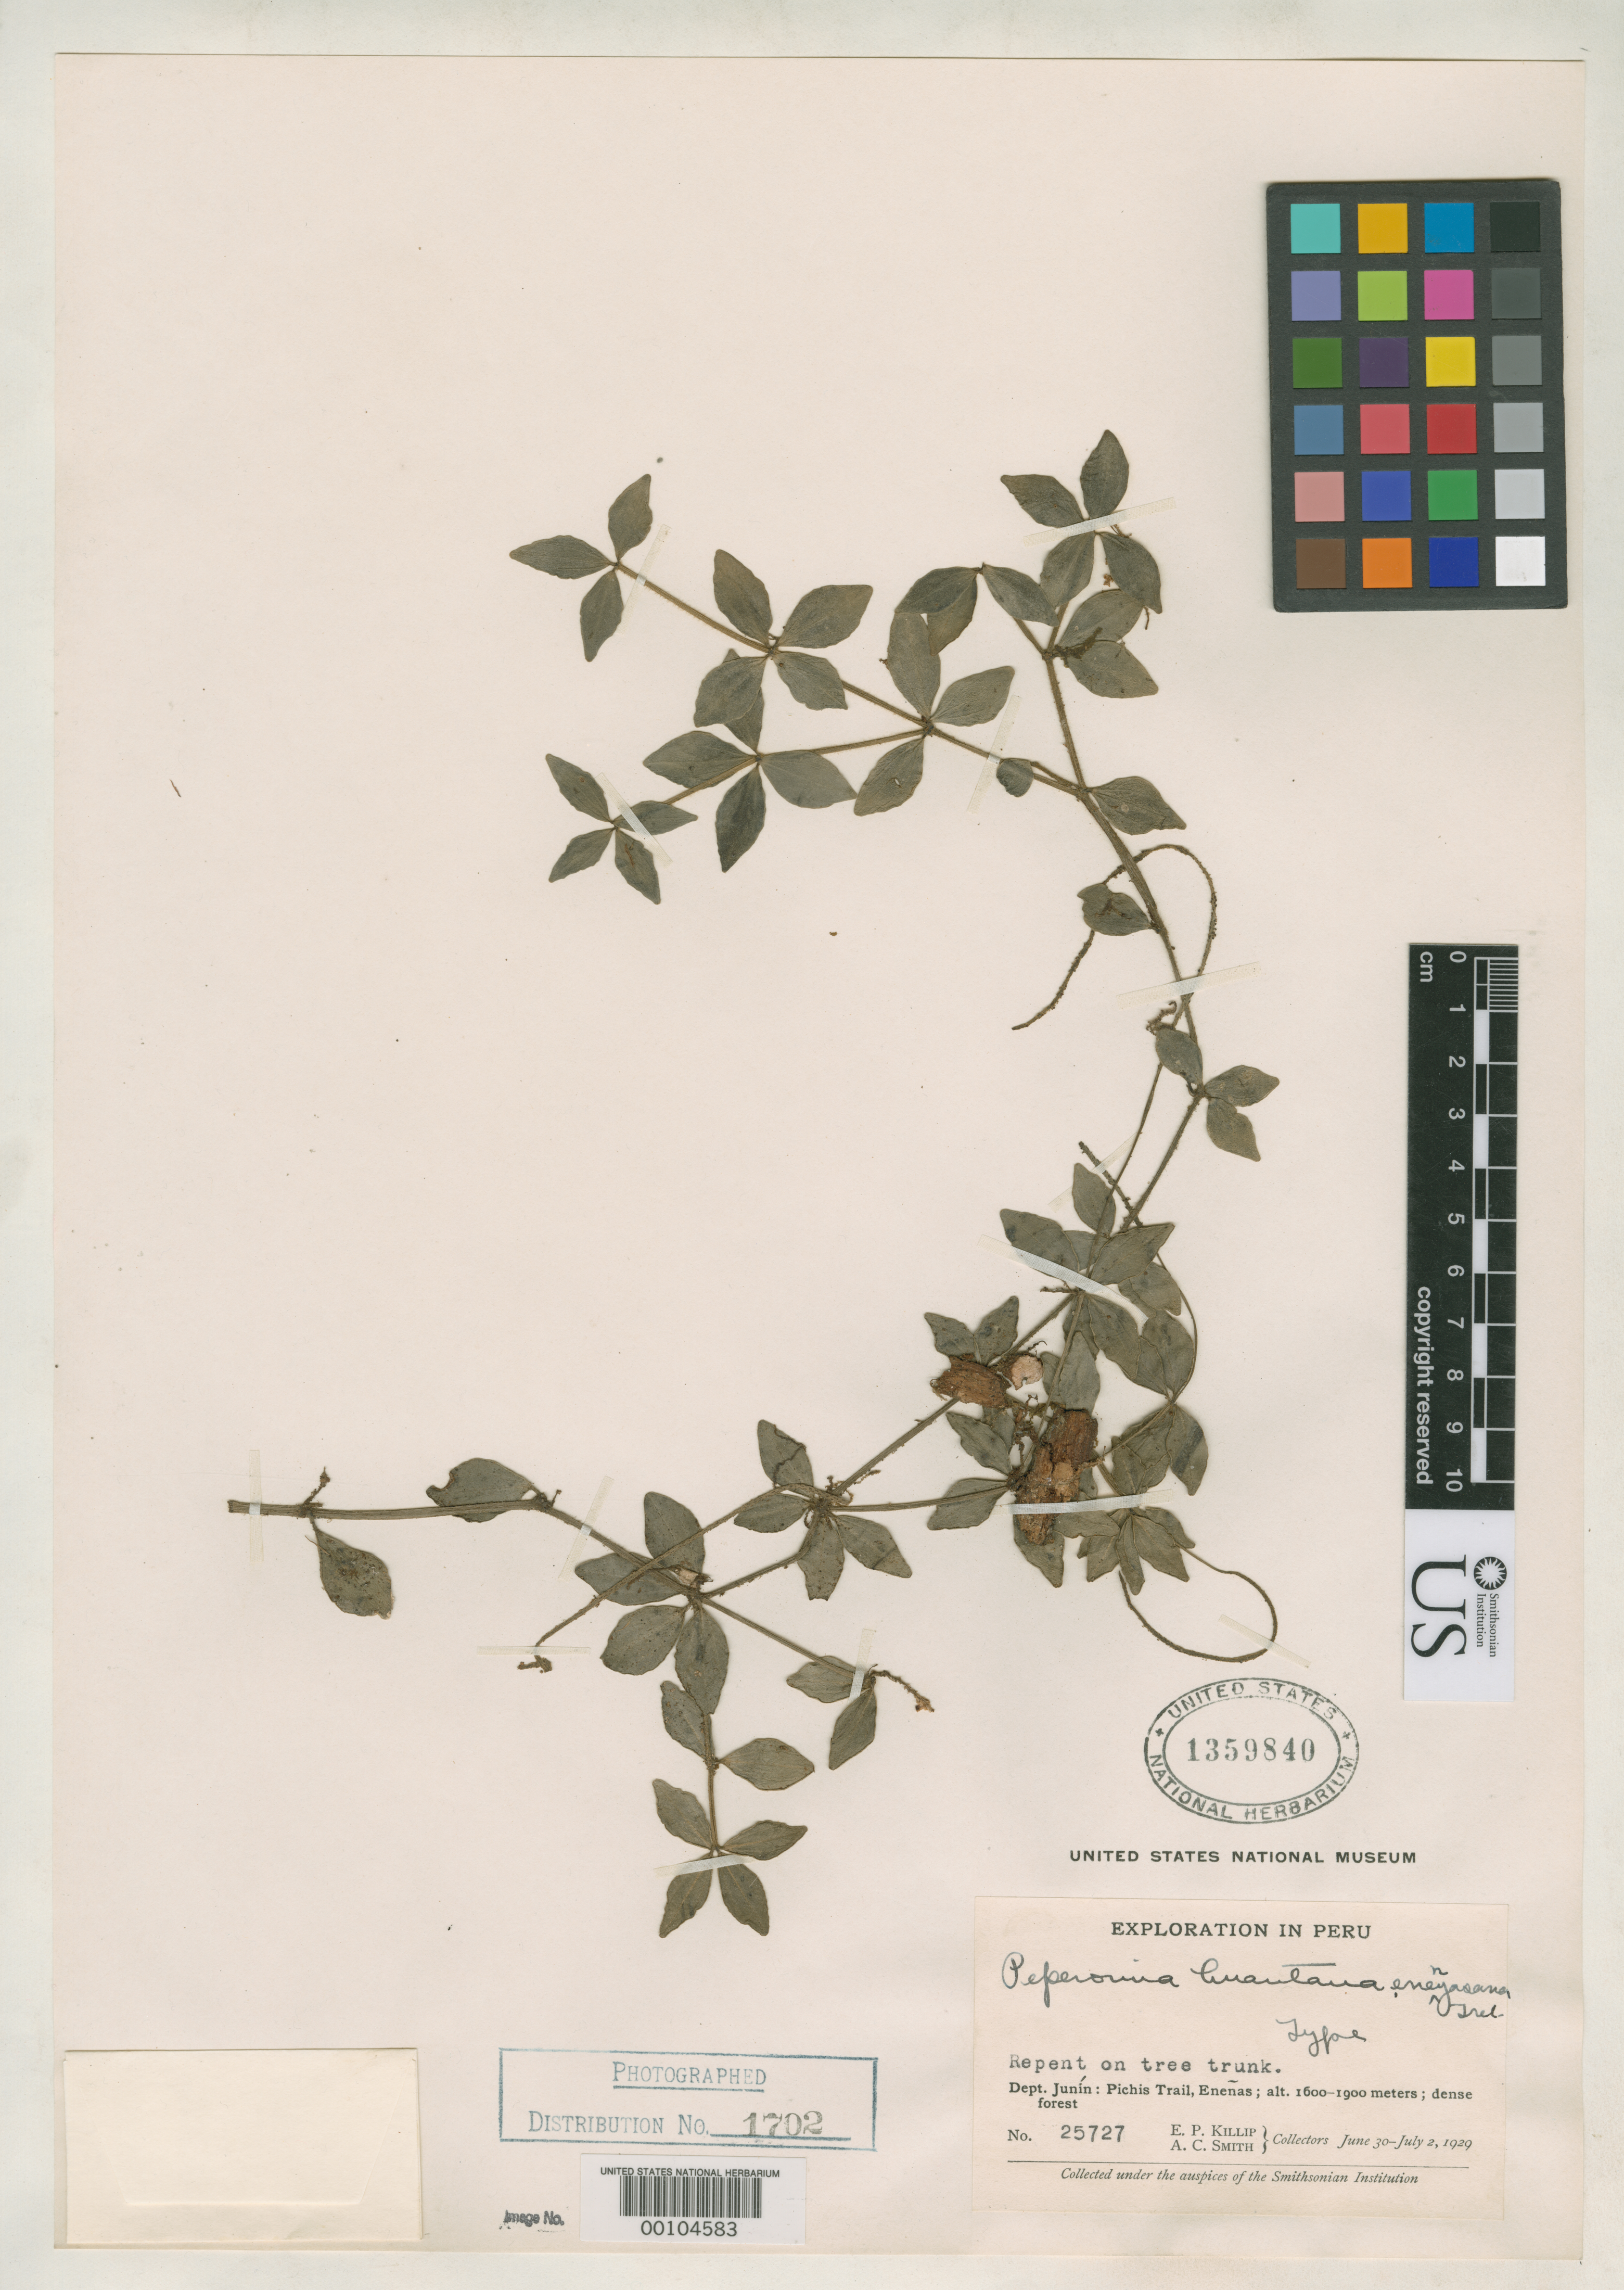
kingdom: Plantae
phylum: Tracheophyta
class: Magnoliopsida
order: Piperales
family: Piperaceae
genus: Peperomia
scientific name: Peperomia huantana var. enenyasana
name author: Trel. in J.F. Macbr.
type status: Holotype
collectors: E. P. Killip & A. C. Smith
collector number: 25727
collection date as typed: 30 Jun 1929 to 02 Jul 1929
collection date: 1929-06-30/1929-07-02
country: Peru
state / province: Junín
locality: Pichis Trail, Enenas.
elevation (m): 1600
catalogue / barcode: US 1359840